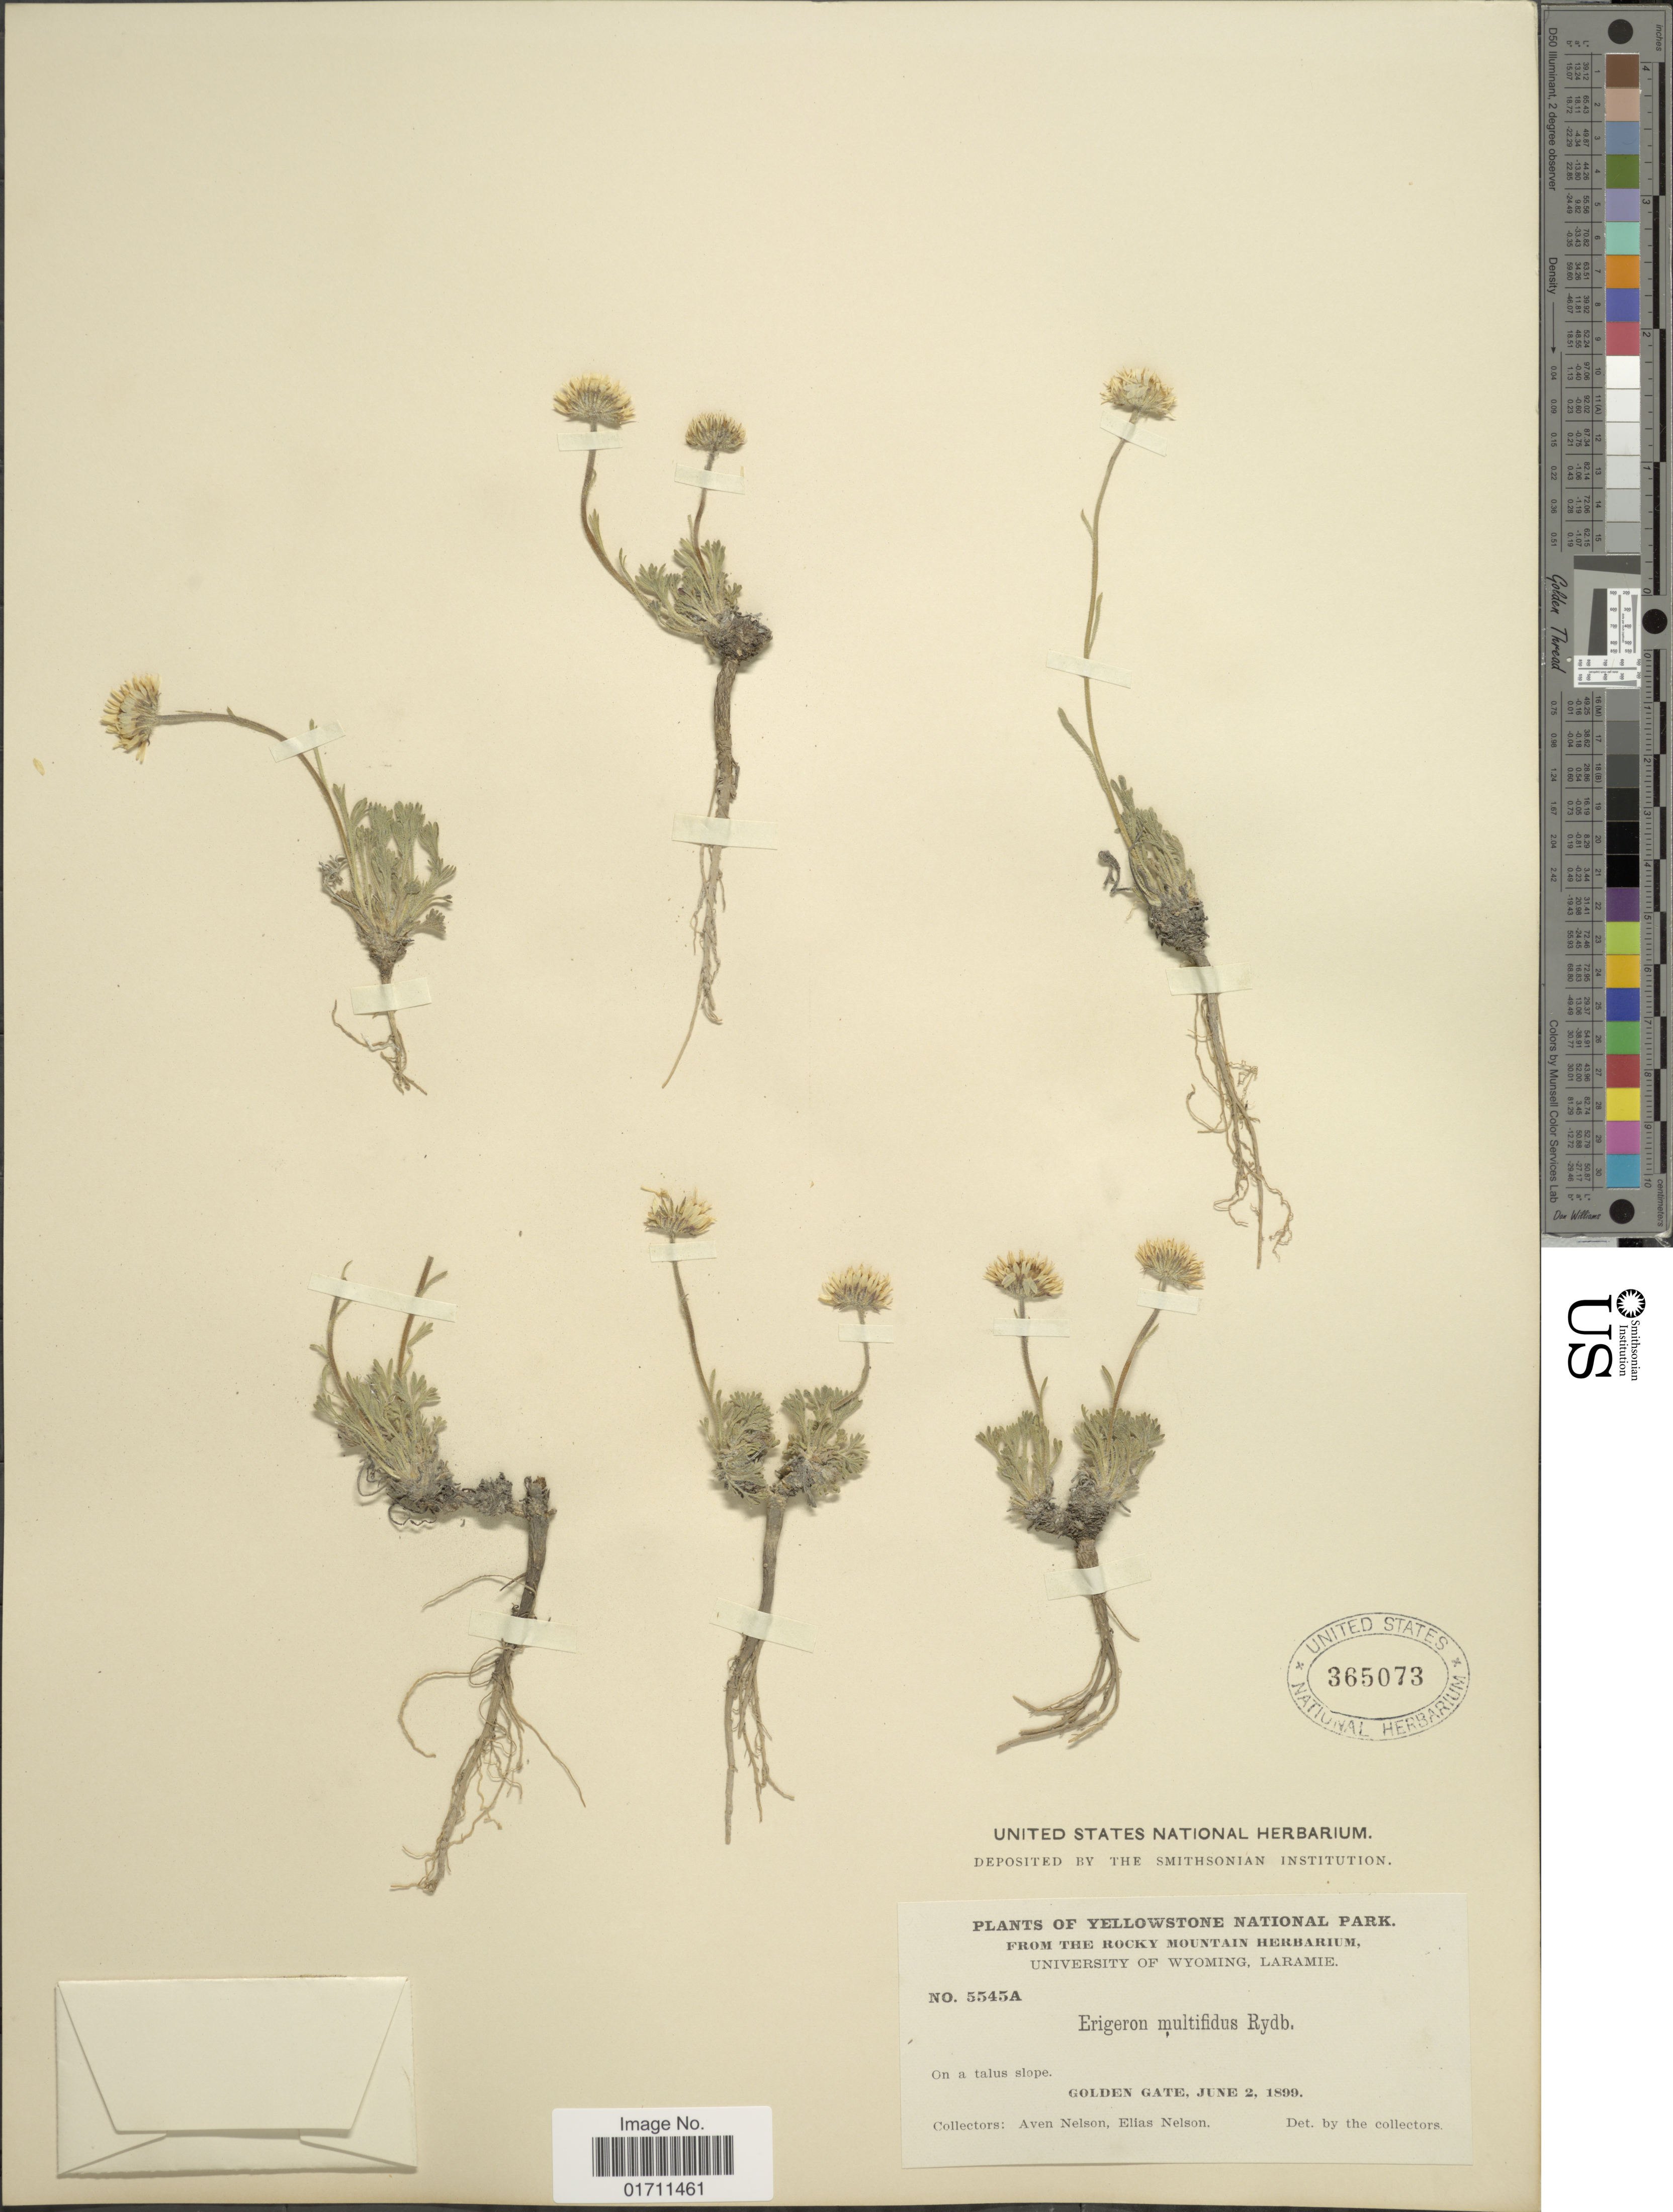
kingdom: Plantae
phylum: Tracheophyta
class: Magnoliopsida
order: Asterales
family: Asteraceae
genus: Erigeron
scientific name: Erigeron compositus var. multifidus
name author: (Rydb.) J.F. Macbr. & Payson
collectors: A. Nelson & E. Nelson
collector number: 5545A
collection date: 1899-06-02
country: United States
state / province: Wyoming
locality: Yellowstone National Park, On a talus slope, Golden Gate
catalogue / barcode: US 365073